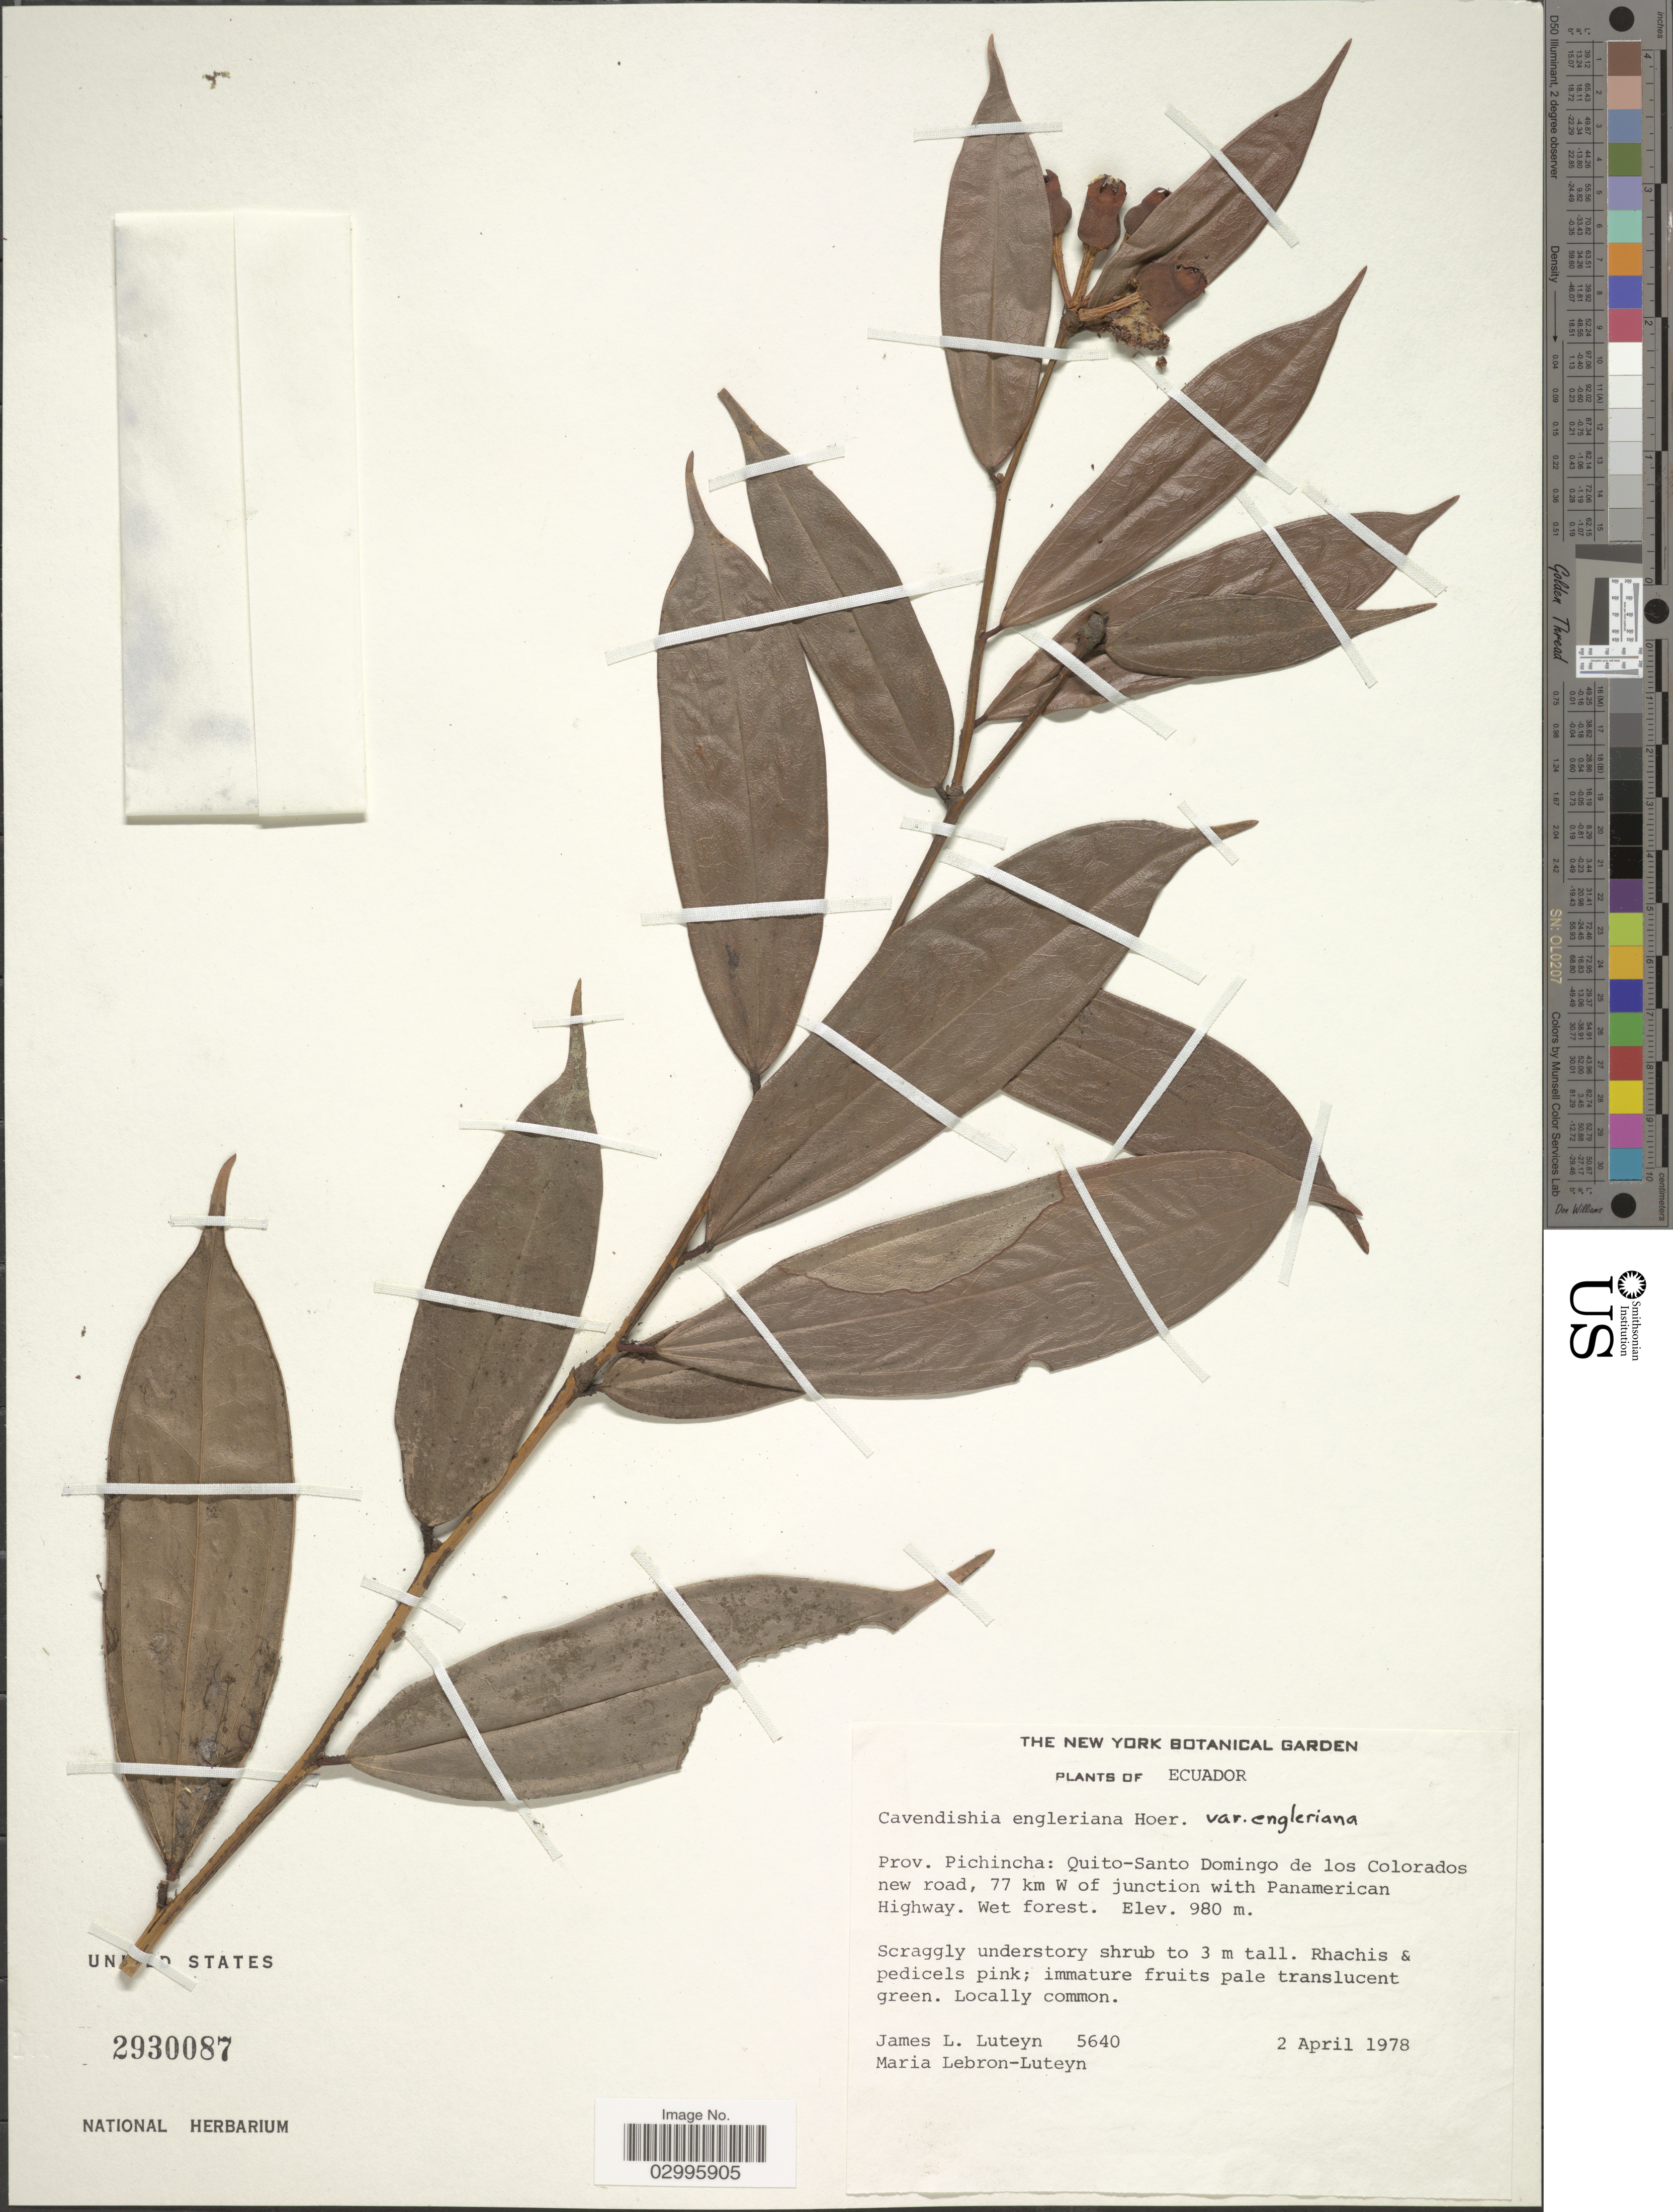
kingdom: Plantae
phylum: Tracheophyta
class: Magnoliopsida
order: Ericales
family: Ericaceae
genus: Cavendishia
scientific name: Cavendishia engleriana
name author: Hoerold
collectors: J. Luteyn & M. L. Lebrón-Luteyn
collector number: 5640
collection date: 1978-04-02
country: Ecuador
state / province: Pichincha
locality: Quito-Santo Domingo de los Colorados new road, 77 km W of junction with Panamerican Highway.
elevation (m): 980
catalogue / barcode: US 2930087